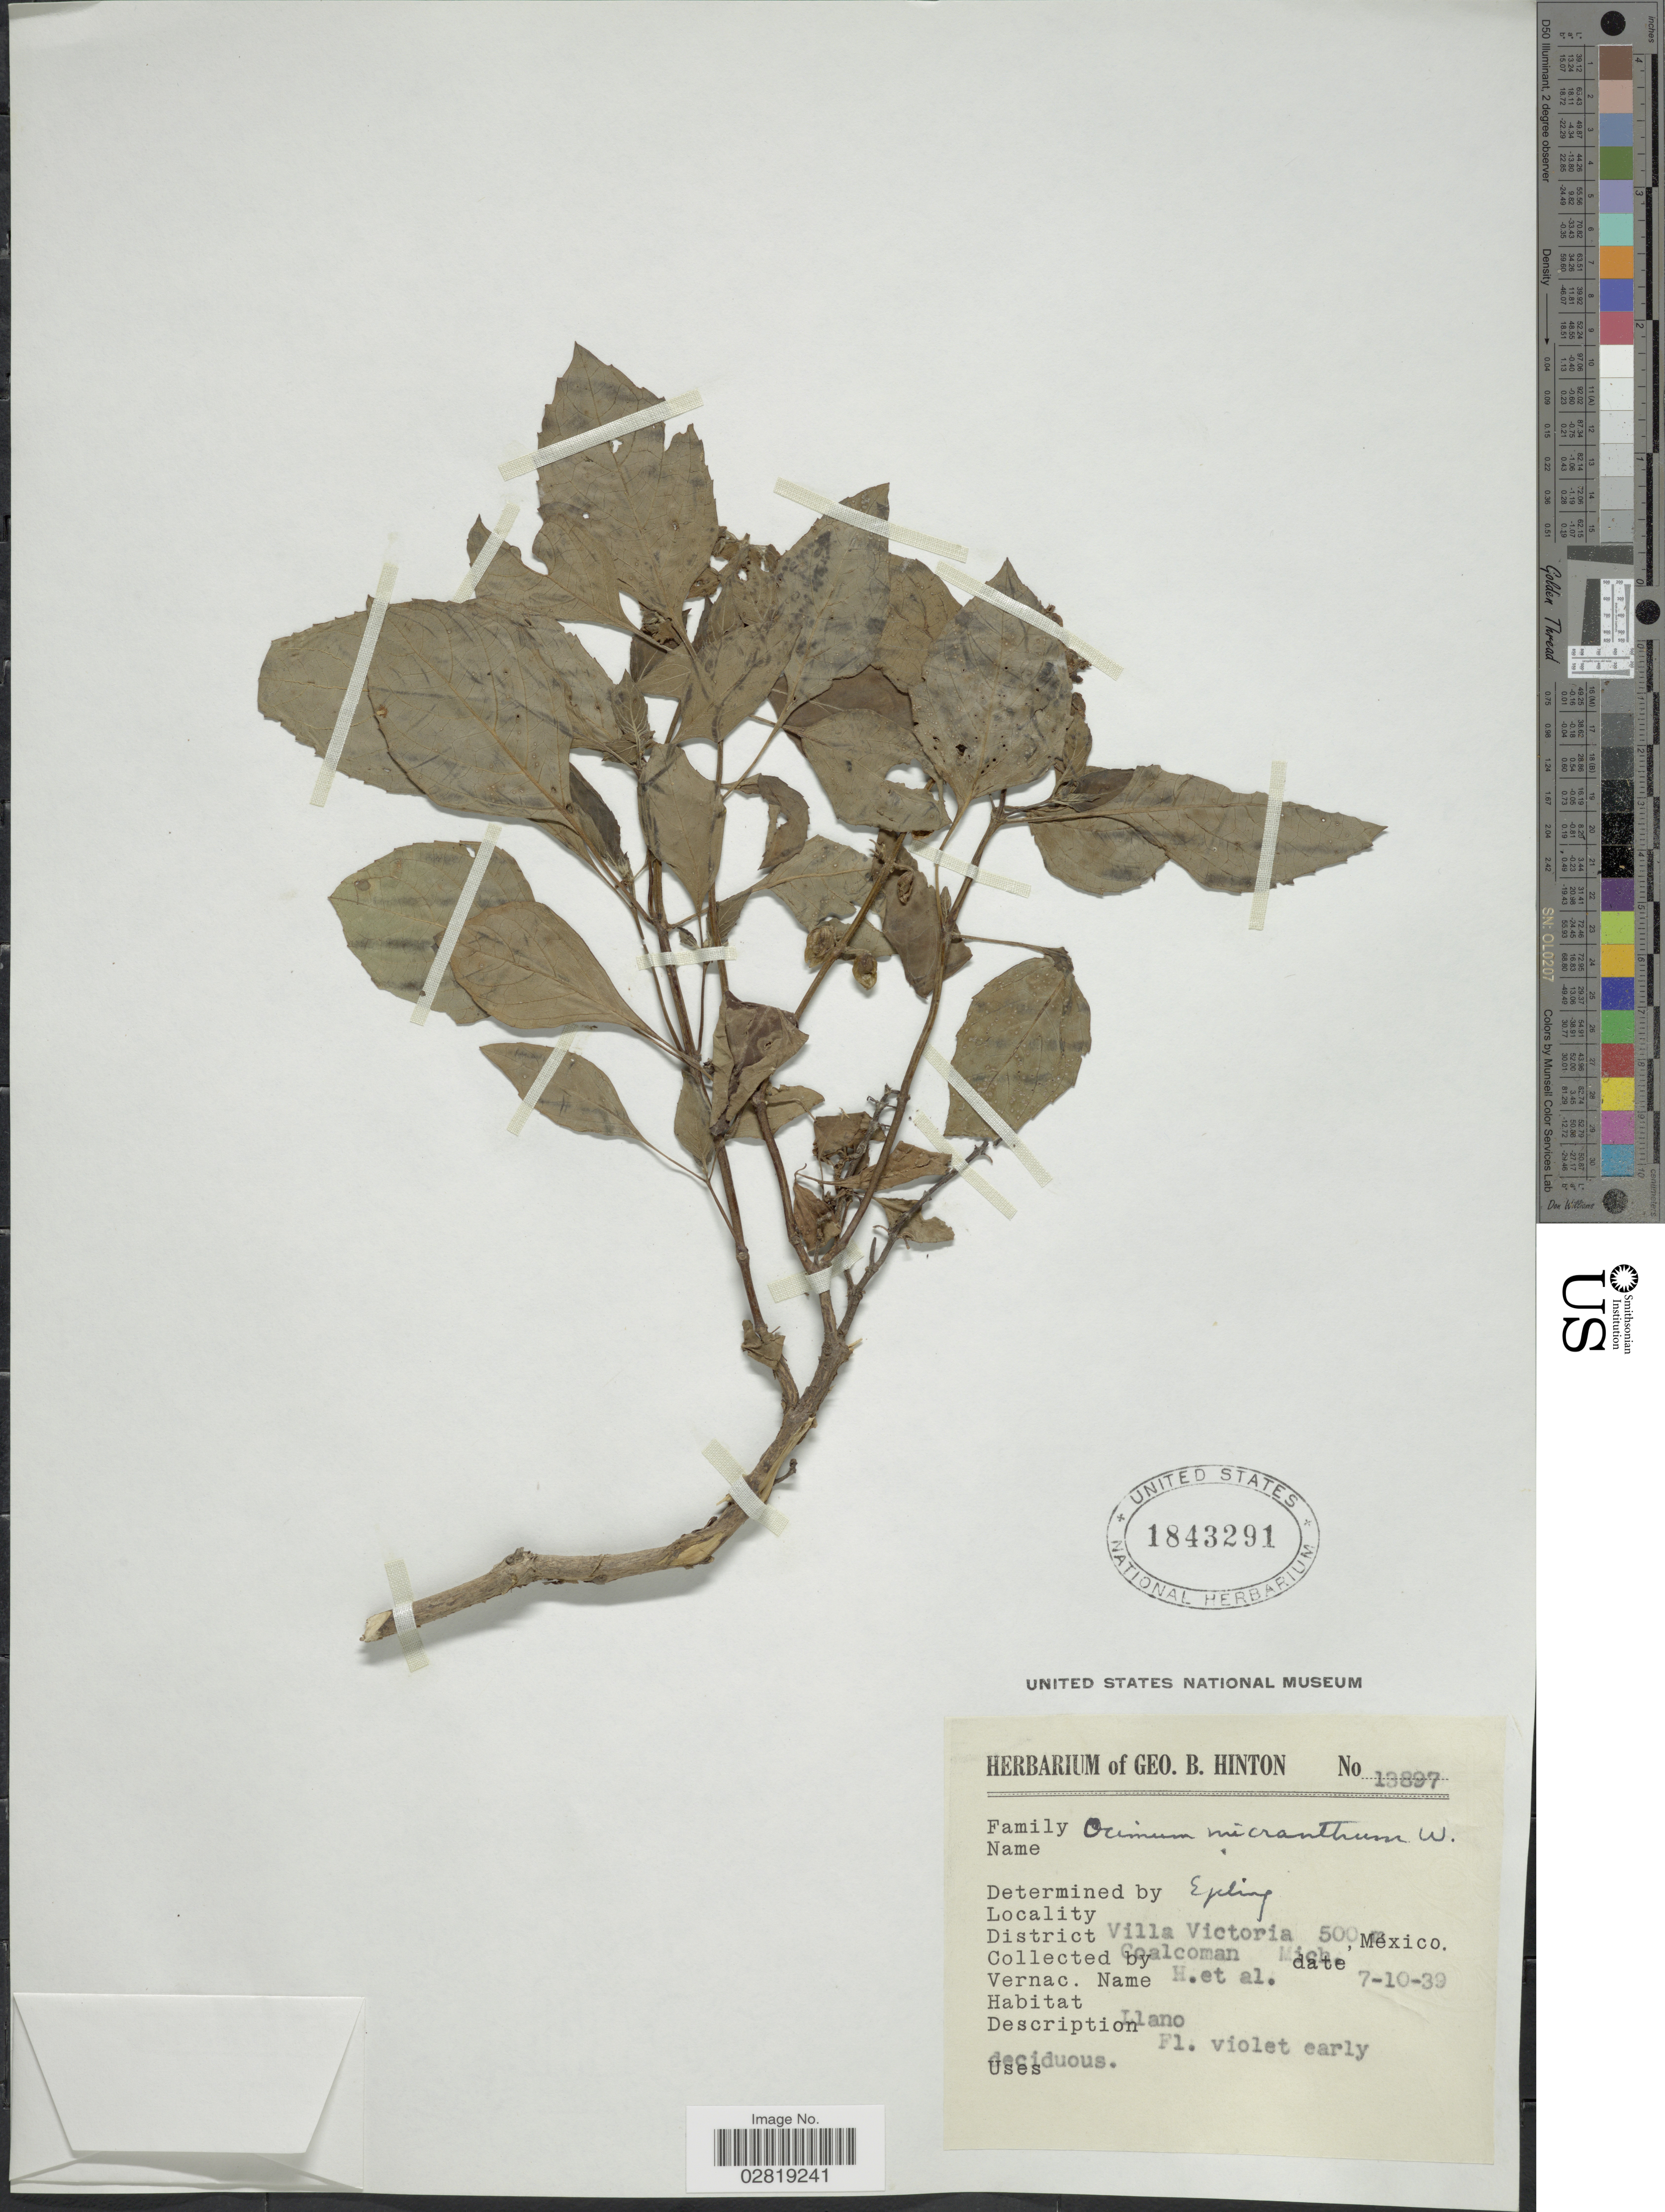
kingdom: Plantae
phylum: Tracheophyta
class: Magnoliopsida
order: Lamiales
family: Lamiaceae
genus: Ocimum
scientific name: Ocimum campechianum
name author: Mill.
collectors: G. B. Hinton & et al.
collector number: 13897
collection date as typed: Transcribed d/m/y: 7/10/39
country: Mexico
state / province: Michoacán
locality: Villa Victoria, District Coalcoman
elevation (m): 500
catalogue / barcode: US 1843291